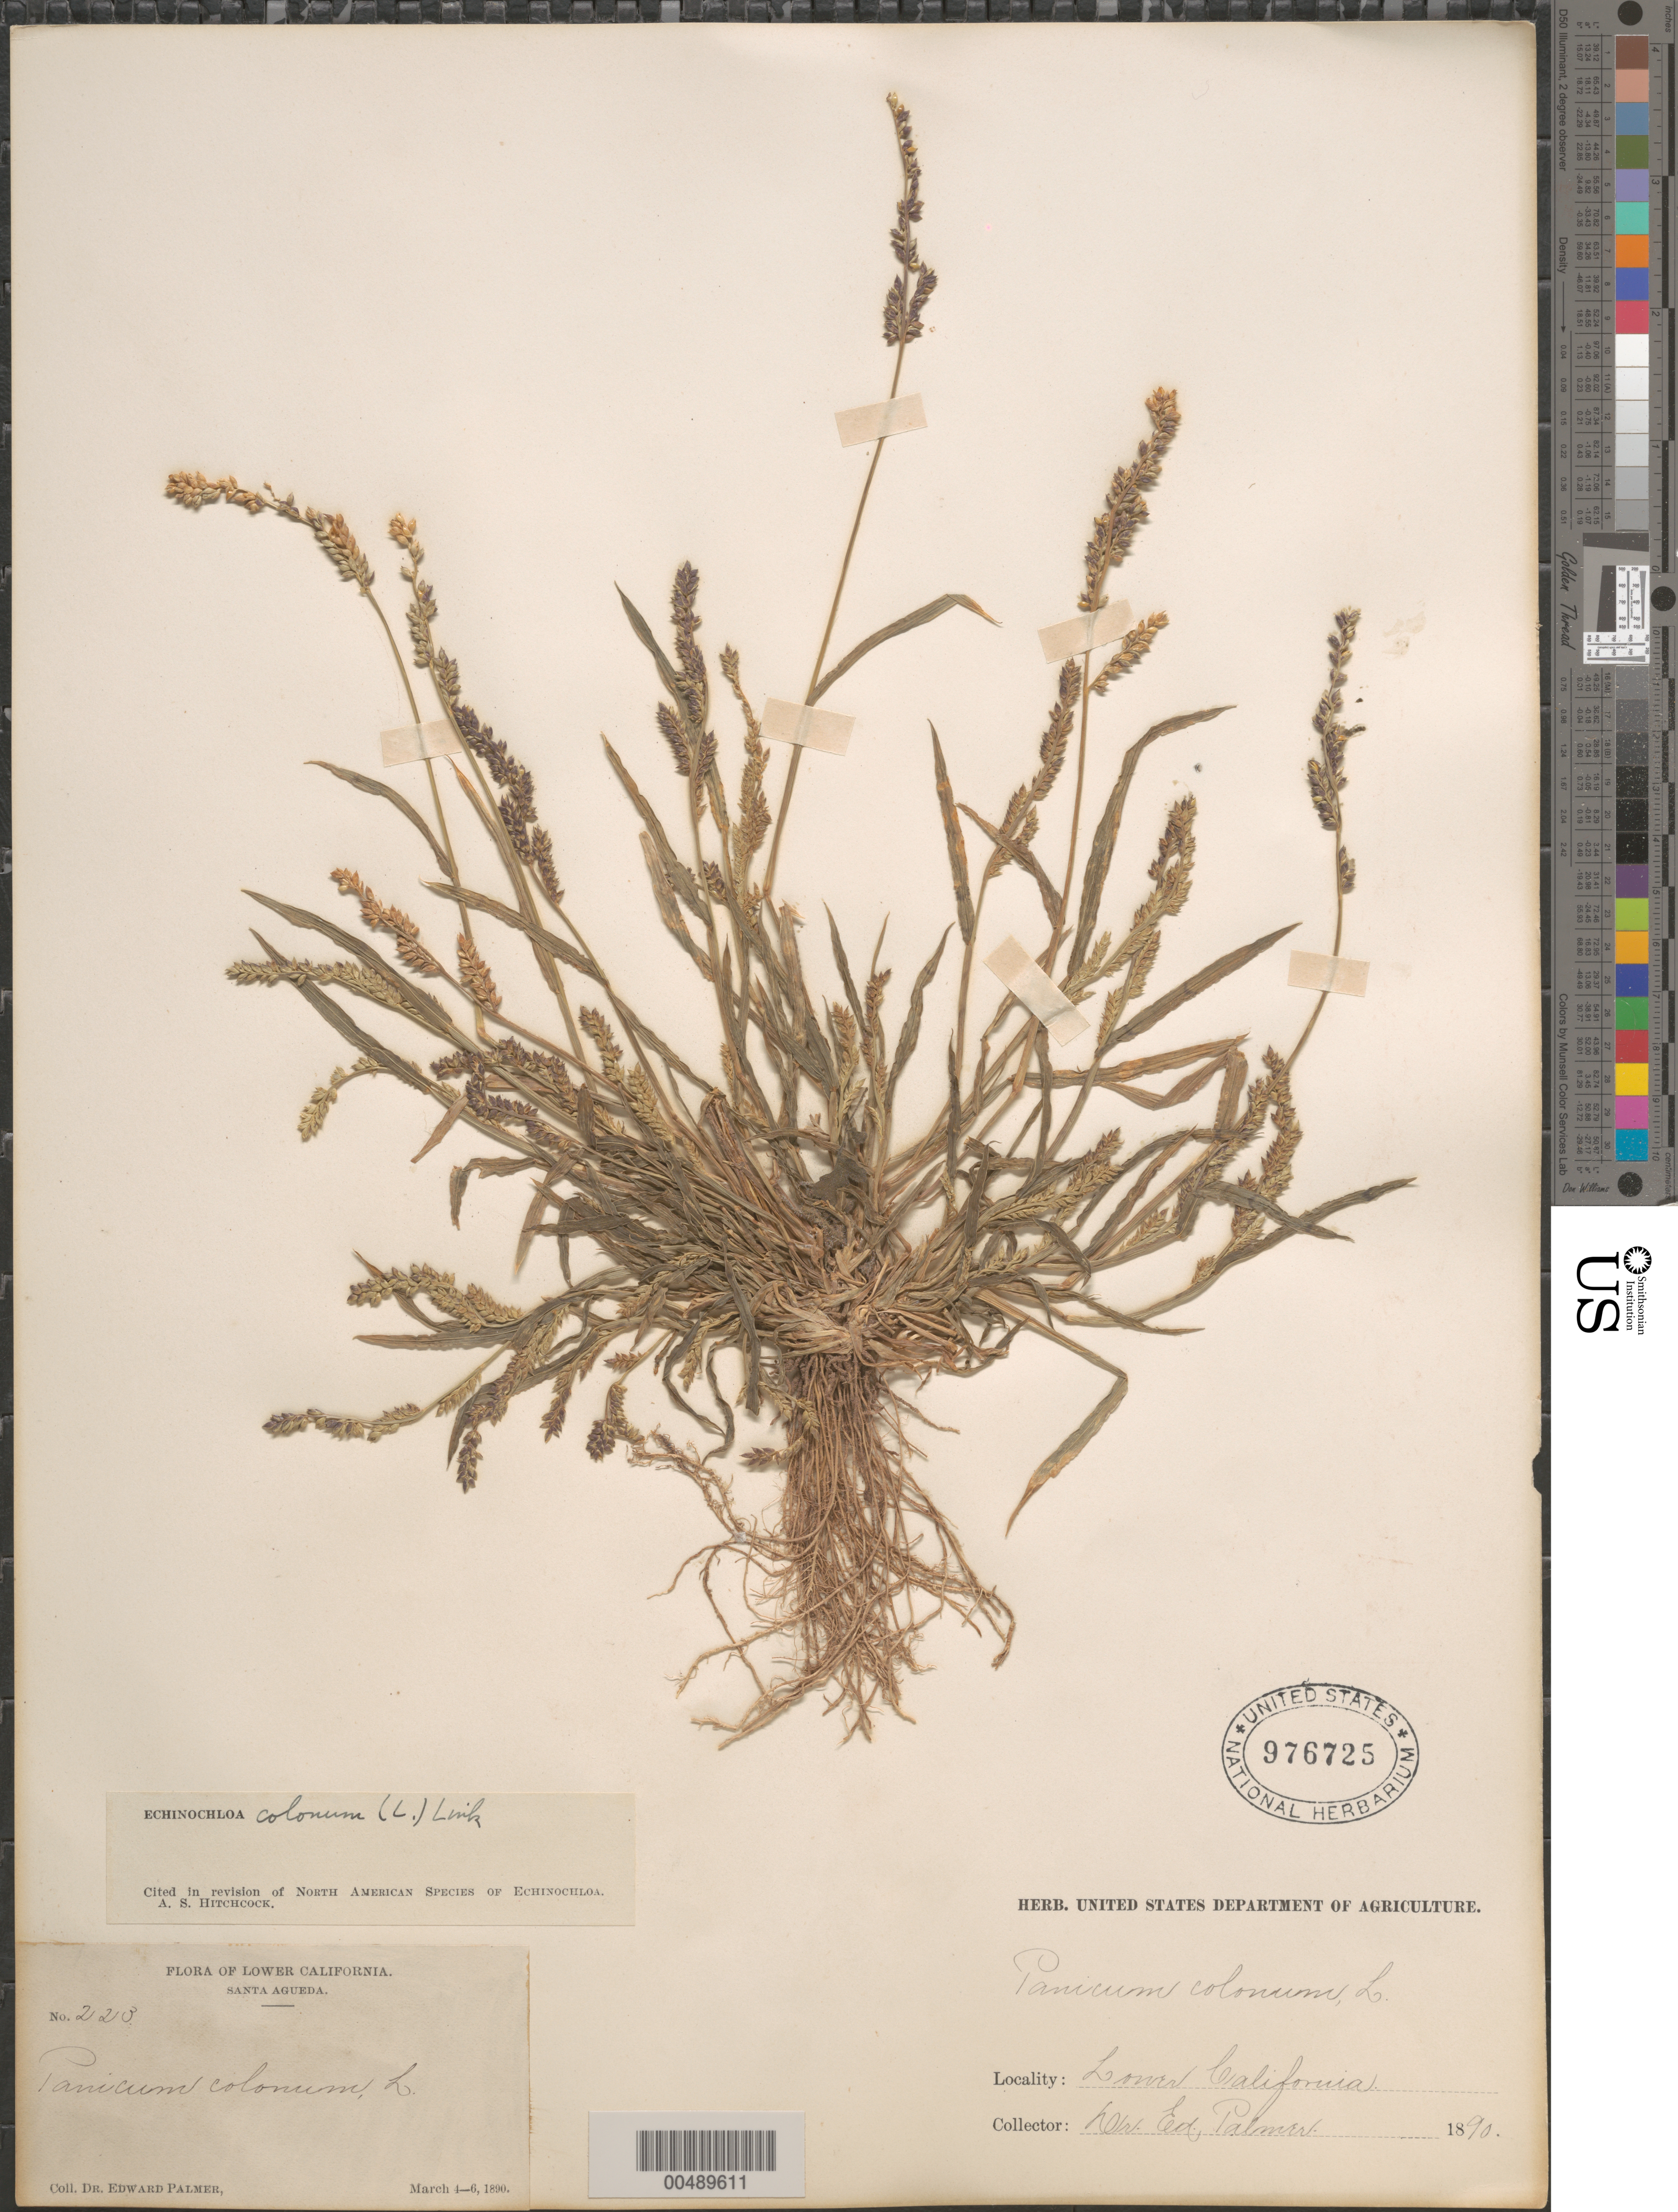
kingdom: Plantae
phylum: Tracheophyta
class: Liliopsida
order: Poales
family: Poaceae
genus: Echinochloa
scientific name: Echinochloa colona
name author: (L.) Link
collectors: E. Palmer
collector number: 223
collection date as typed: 4 Mar 1890 to 6 Mar 1890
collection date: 1890-03-04/1890-03-06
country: Mexico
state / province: Baja California Sur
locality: Santa Agueda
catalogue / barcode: US 976725